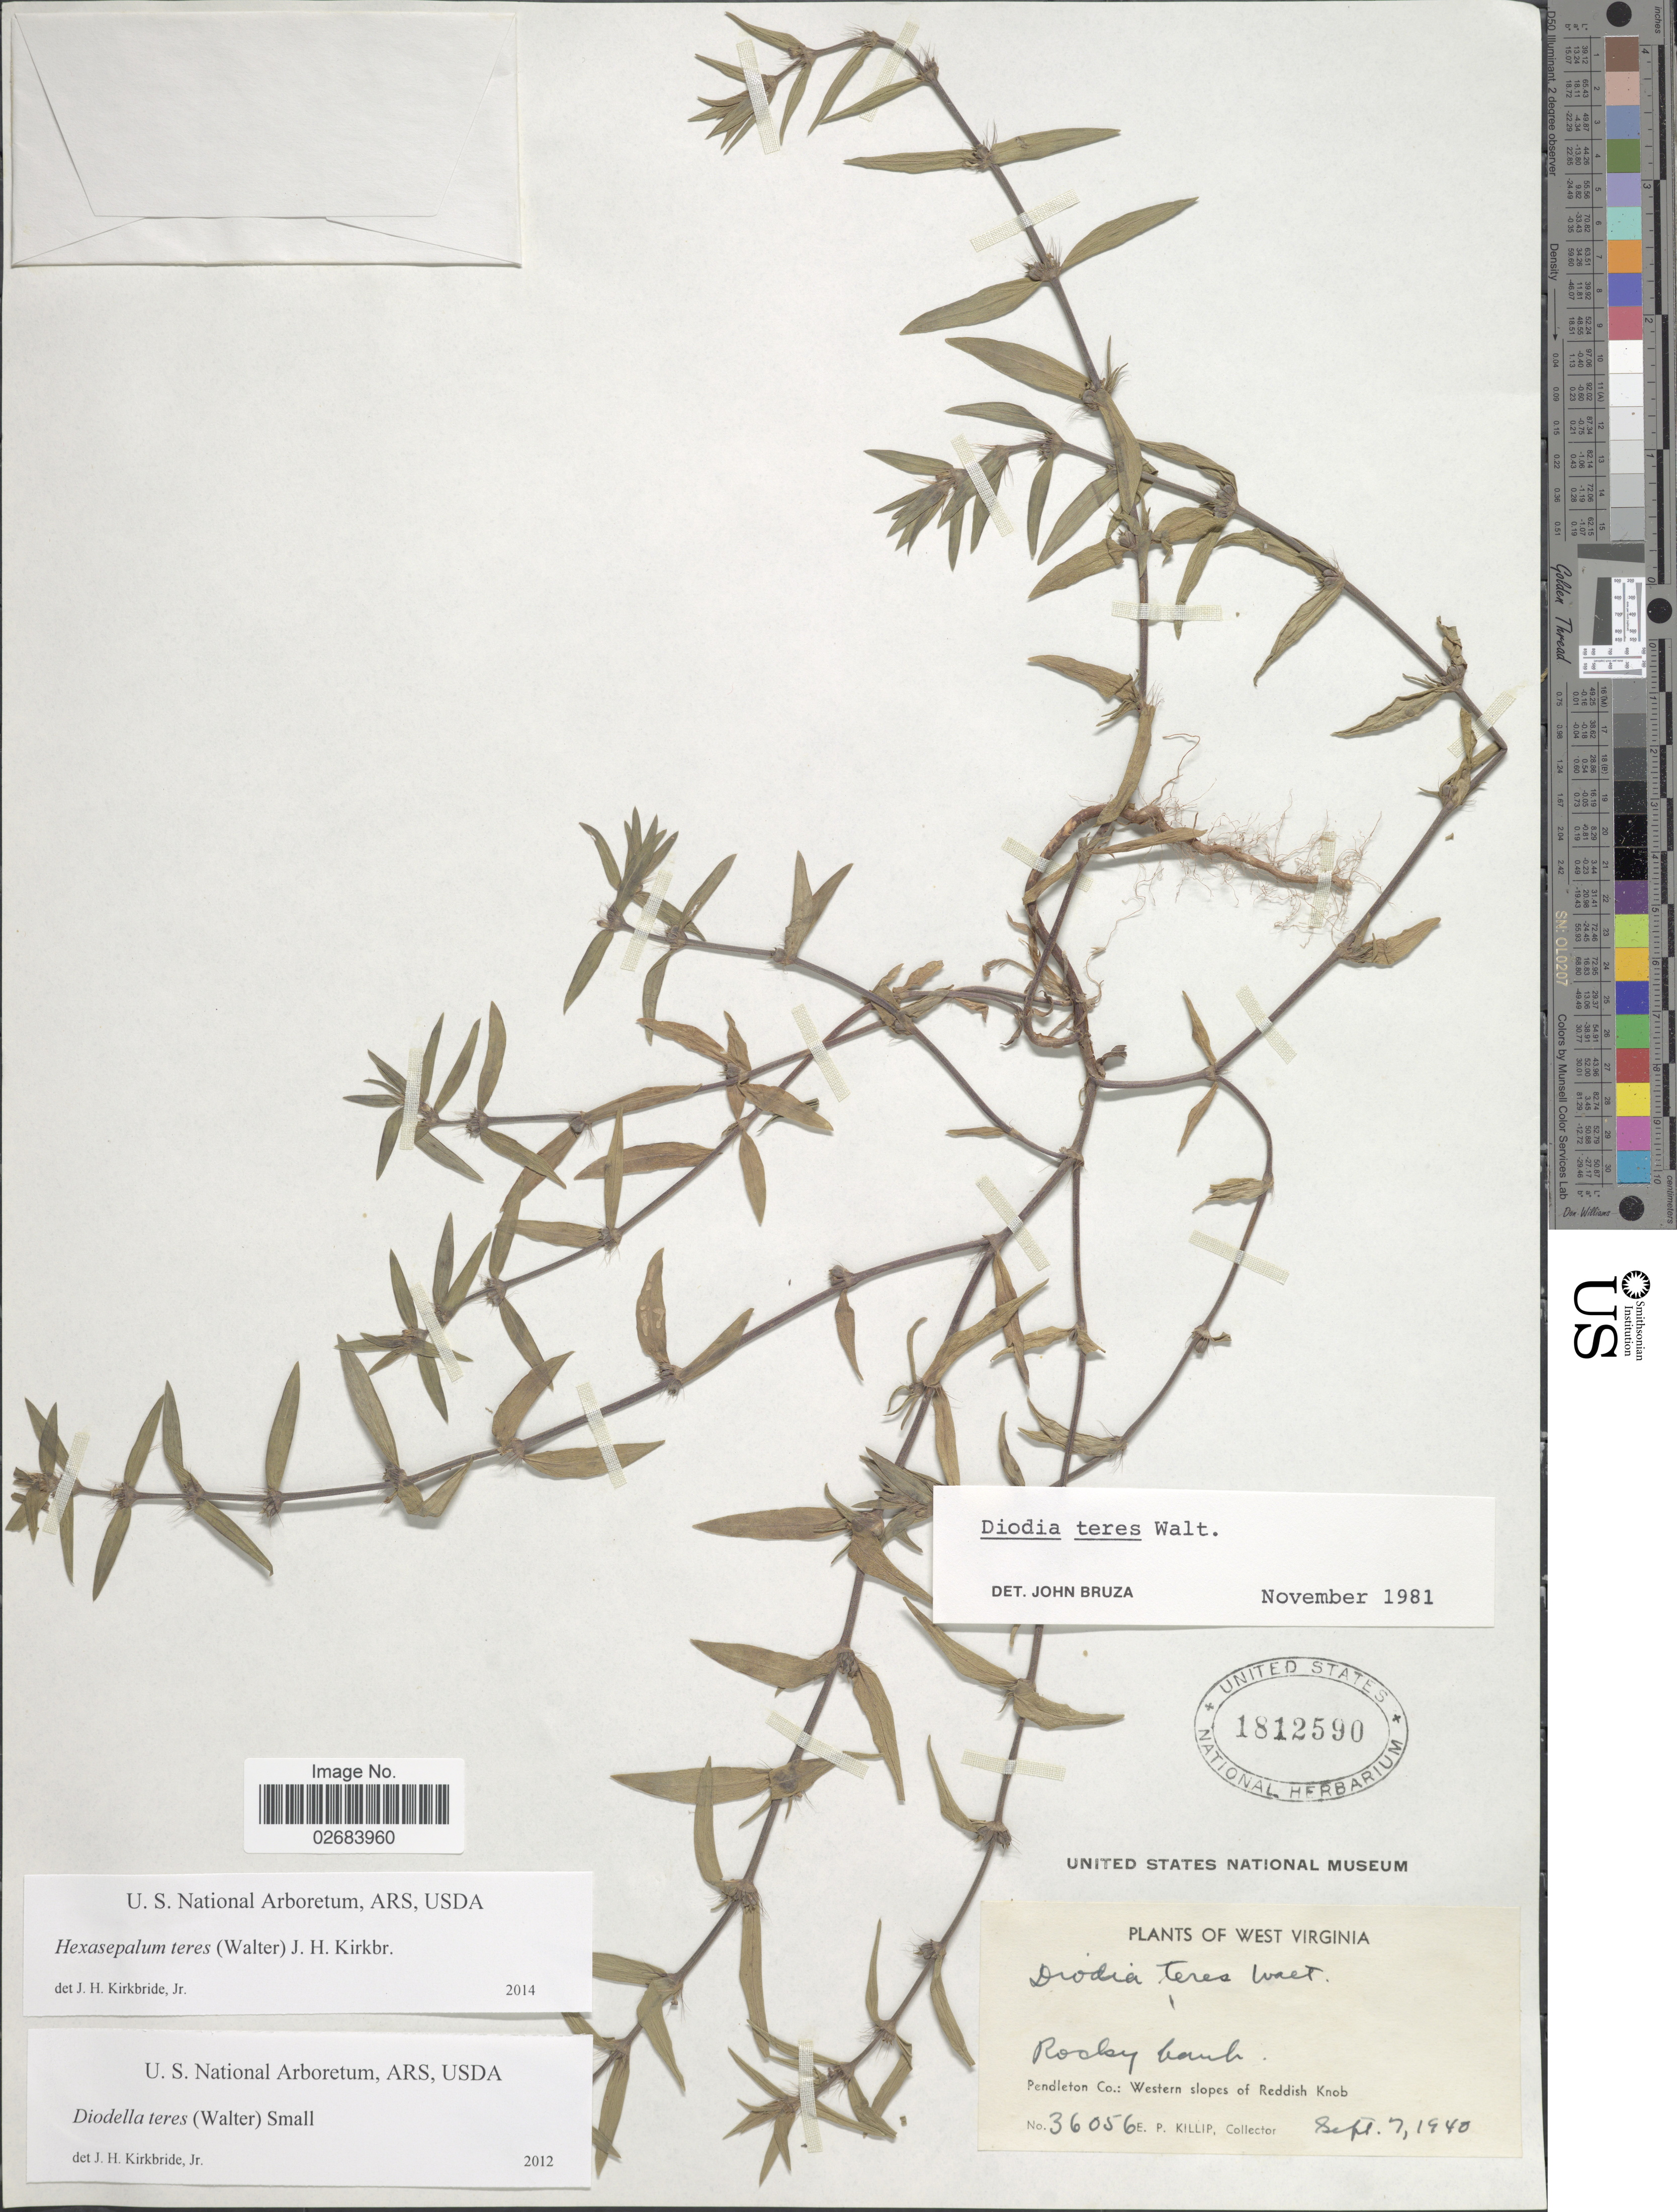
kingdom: Plantae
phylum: Tracheophyta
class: Magnoliopsida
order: Gentianales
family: Rubiaceae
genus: Diodia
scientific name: Diodia teres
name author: Walter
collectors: E. P. Killip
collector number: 36056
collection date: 1940-09-07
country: United States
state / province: West Virginia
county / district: Pendleton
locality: Rocky bank, Pendleton Co.: Western slopes of Reddish Knob.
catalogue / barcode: US 1812590